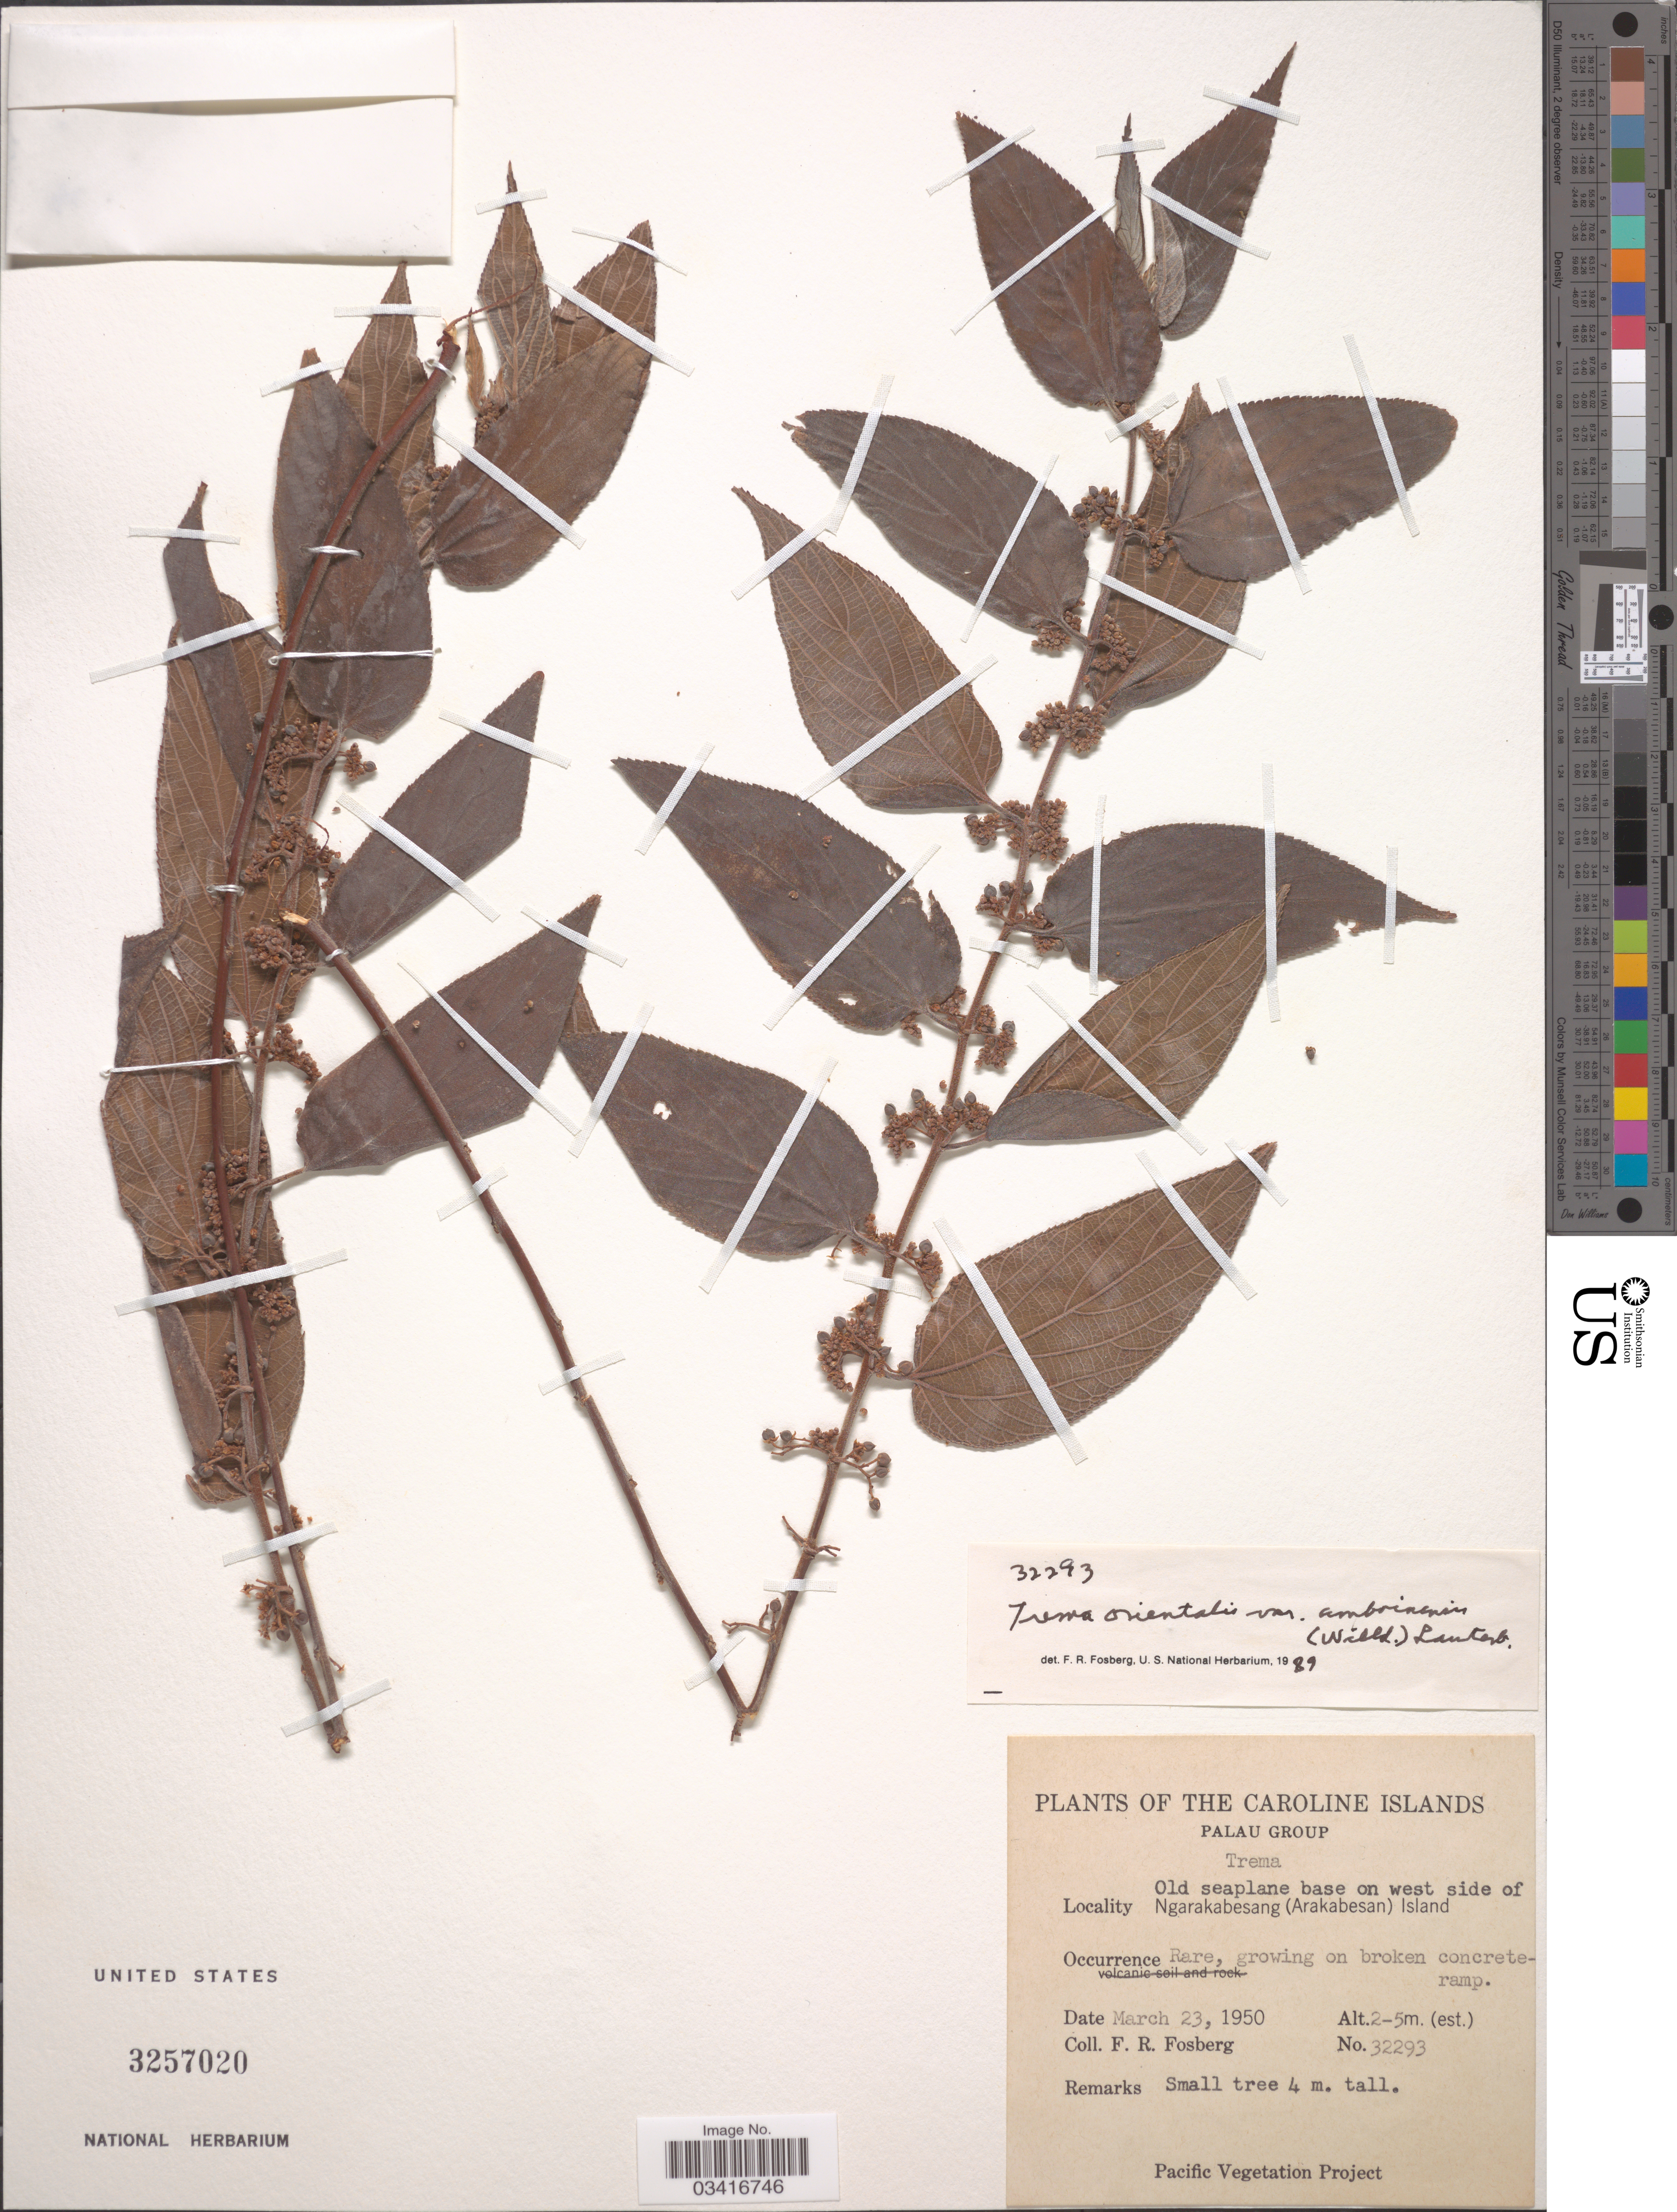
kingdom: Plantae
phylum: Tracheophyta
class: Magnoliopsida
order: Rosales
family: Cannabaceae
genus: Trema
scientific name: Trema orientale var. amboinensis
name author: (Willd.) Lauterb.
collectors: F. R. Fosberg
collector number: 32293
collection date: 1950-03-23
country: Palau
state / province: Koror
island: Ngerekebesang [Arakabesan]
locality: The Caroline Islands. Palau Group. Trema. Old seaplane base on west side of Ngarakabesang (Arakabesan) Island.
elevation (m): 2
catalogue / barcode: US 3257020